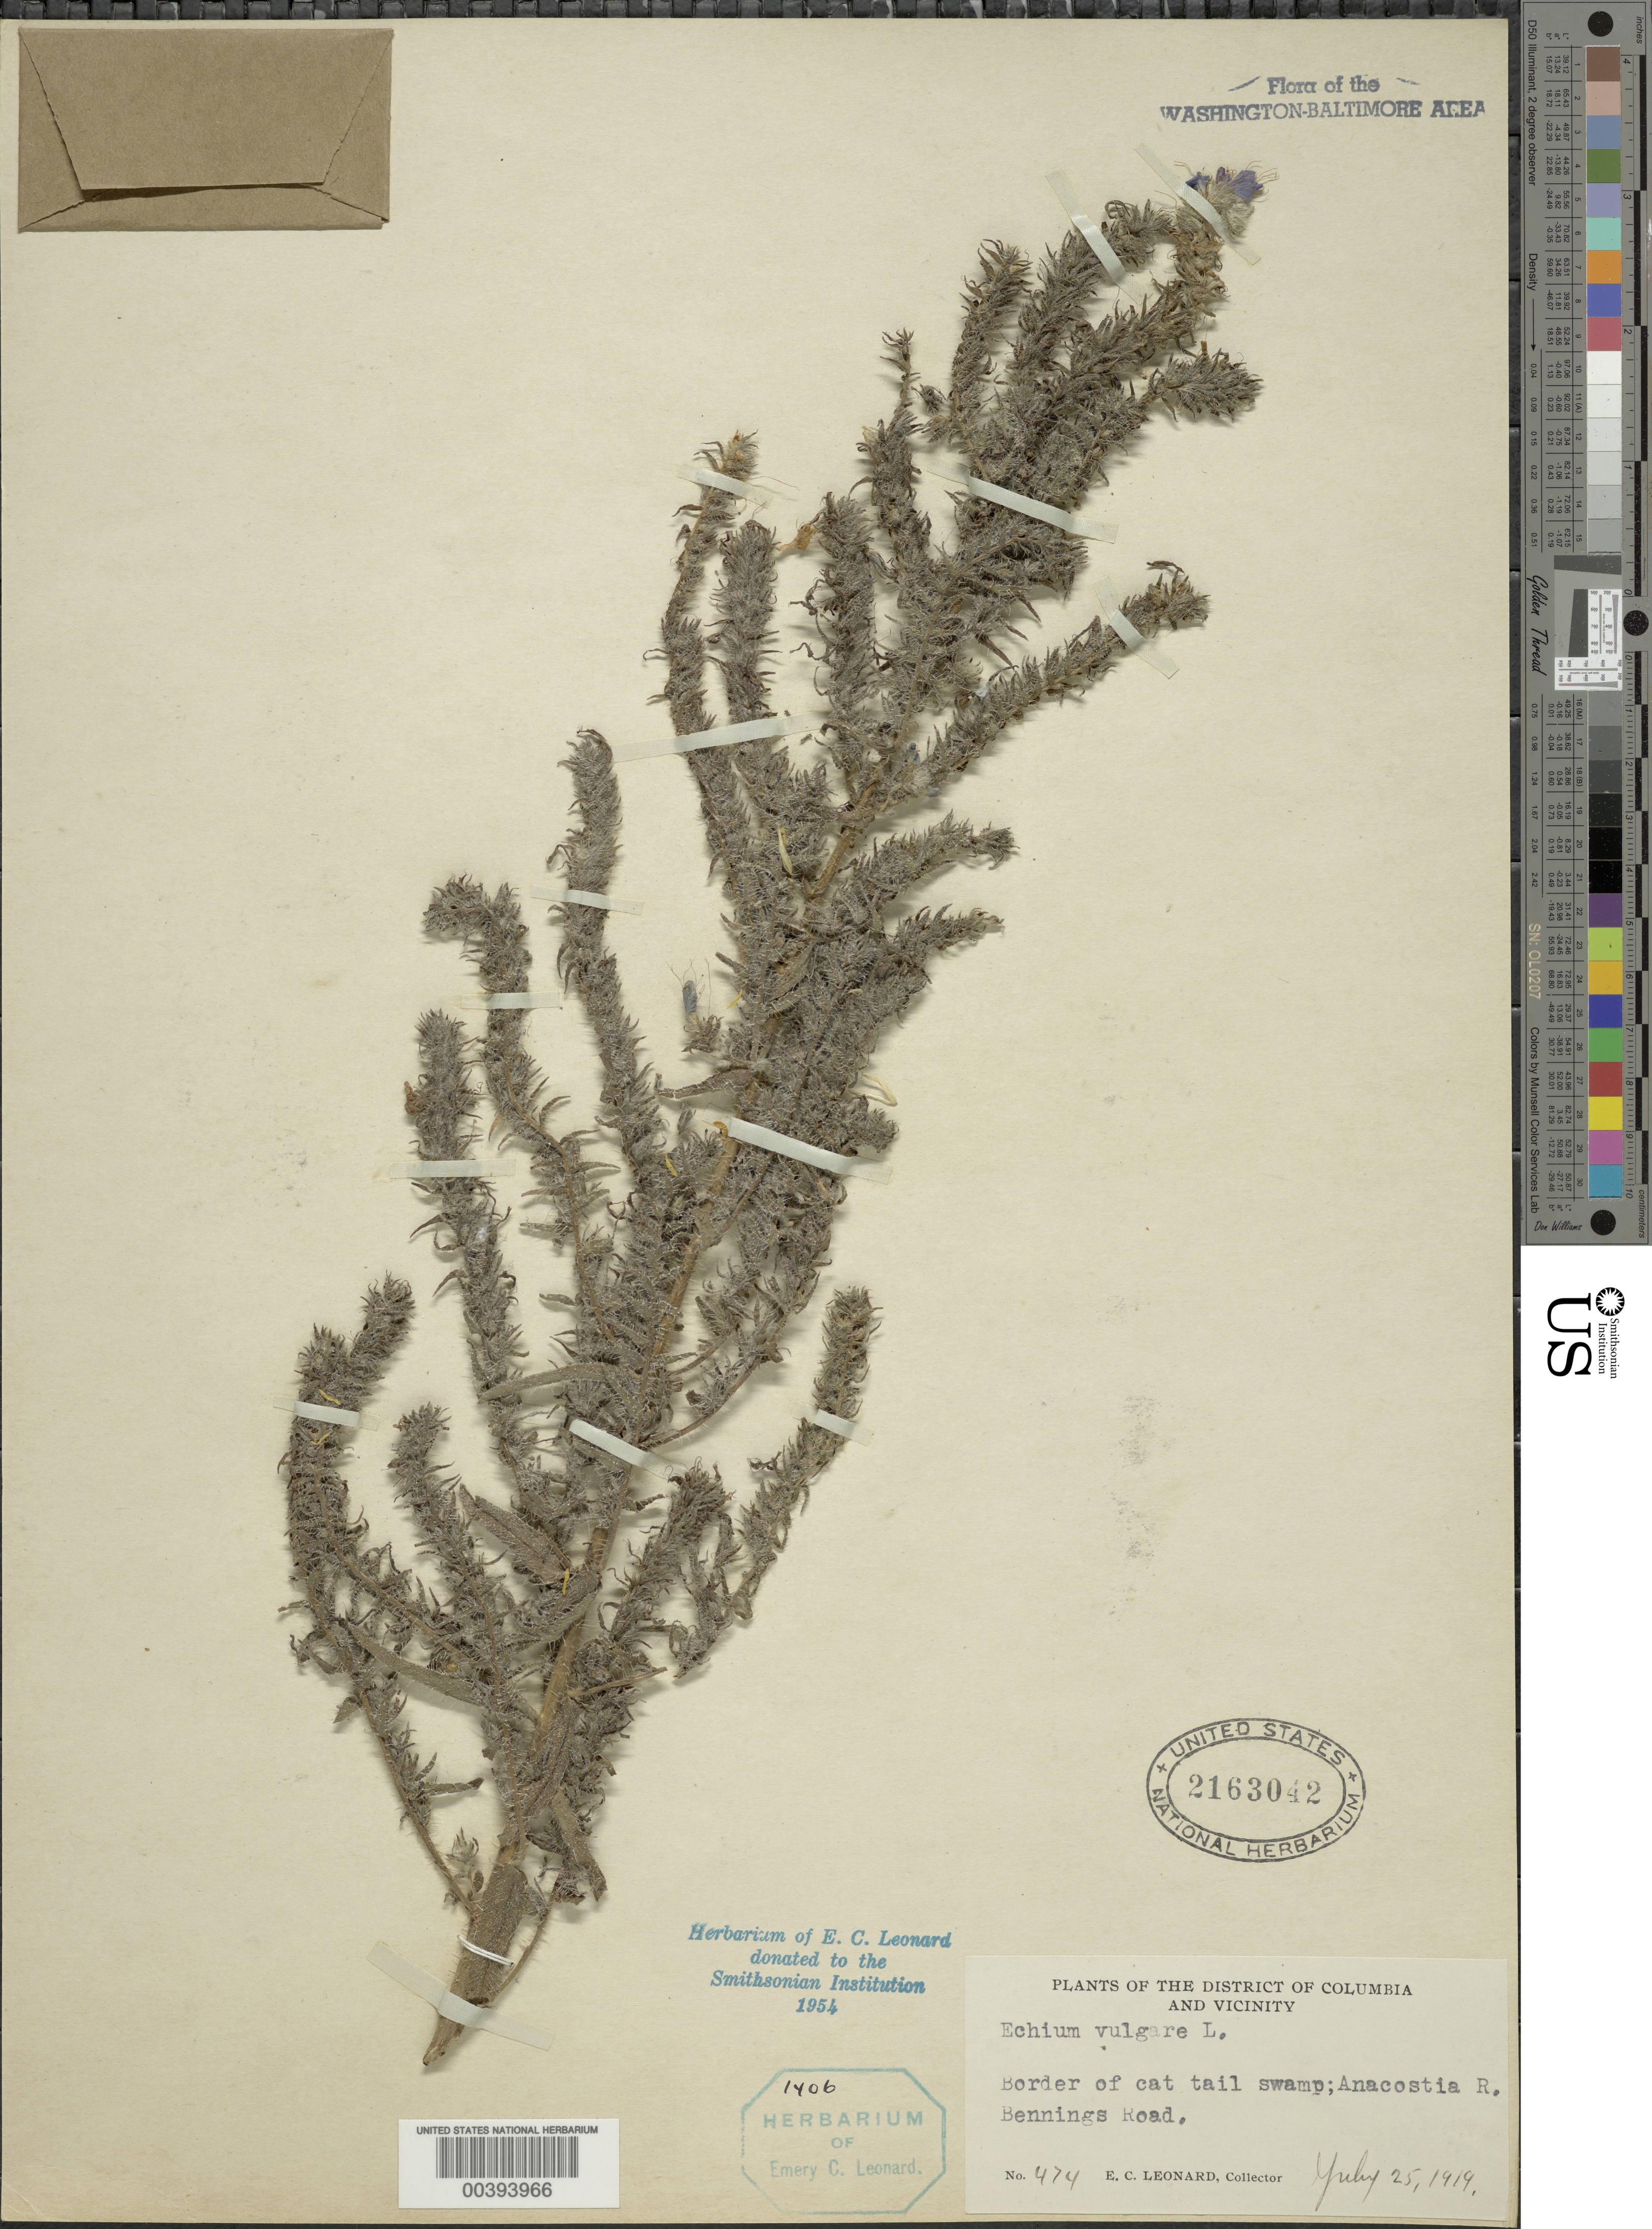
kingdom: Plantae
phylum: Tracheophyta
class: Magnoliopsida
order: Boraginales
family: Boraginaceae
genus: Echium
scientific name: Echium vulgare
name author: L.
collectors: E. C. Leonard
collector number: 474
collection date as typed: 25 Jul 1919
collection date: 1919-07-25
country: United States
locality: Anacostia River Bennings Road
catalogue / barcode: US 2163042